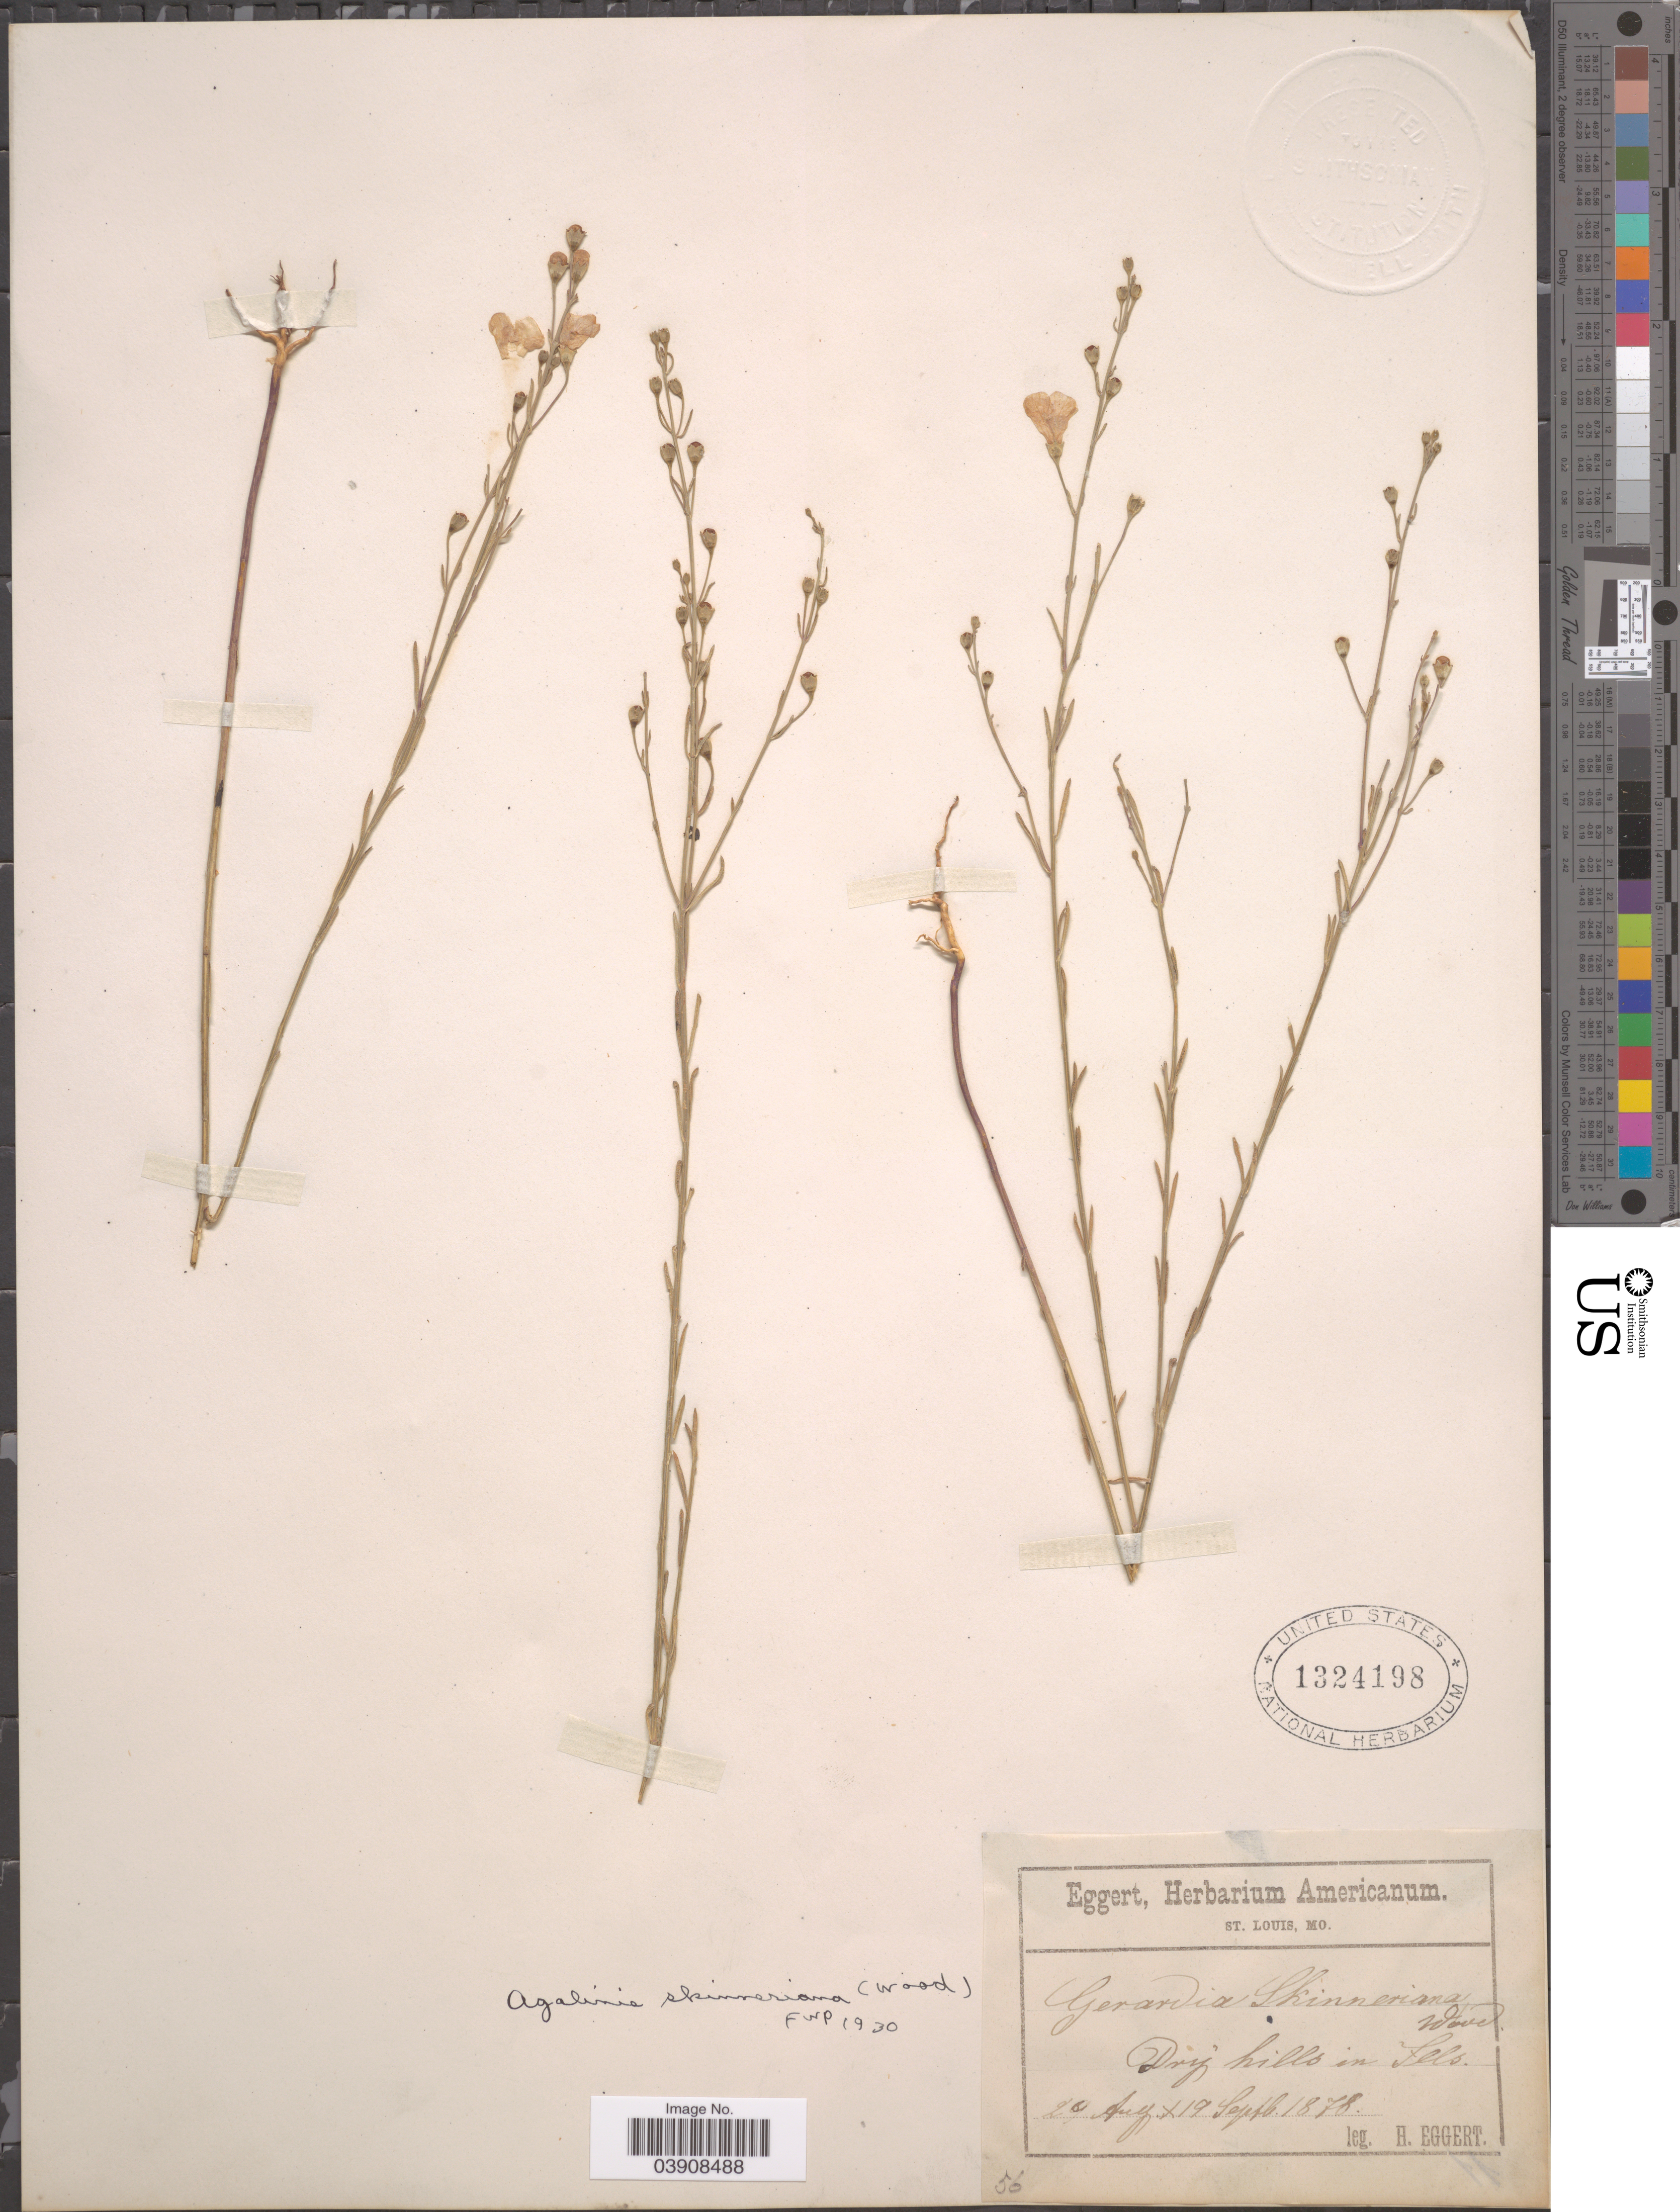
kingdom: Plantae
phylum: Tracheophyta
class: Magnoliopsida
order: Lamiales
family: Orobanchaceae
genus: Agalinis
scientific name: Agalinis skinneriana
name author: (Alph. Wood ex A. Gray) Britton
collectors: H. Eggert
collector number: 56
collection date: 1878-08-29/1878-09-19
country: United States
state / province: Illinois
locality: Dry hills in Ills.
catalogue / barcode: US 1324198